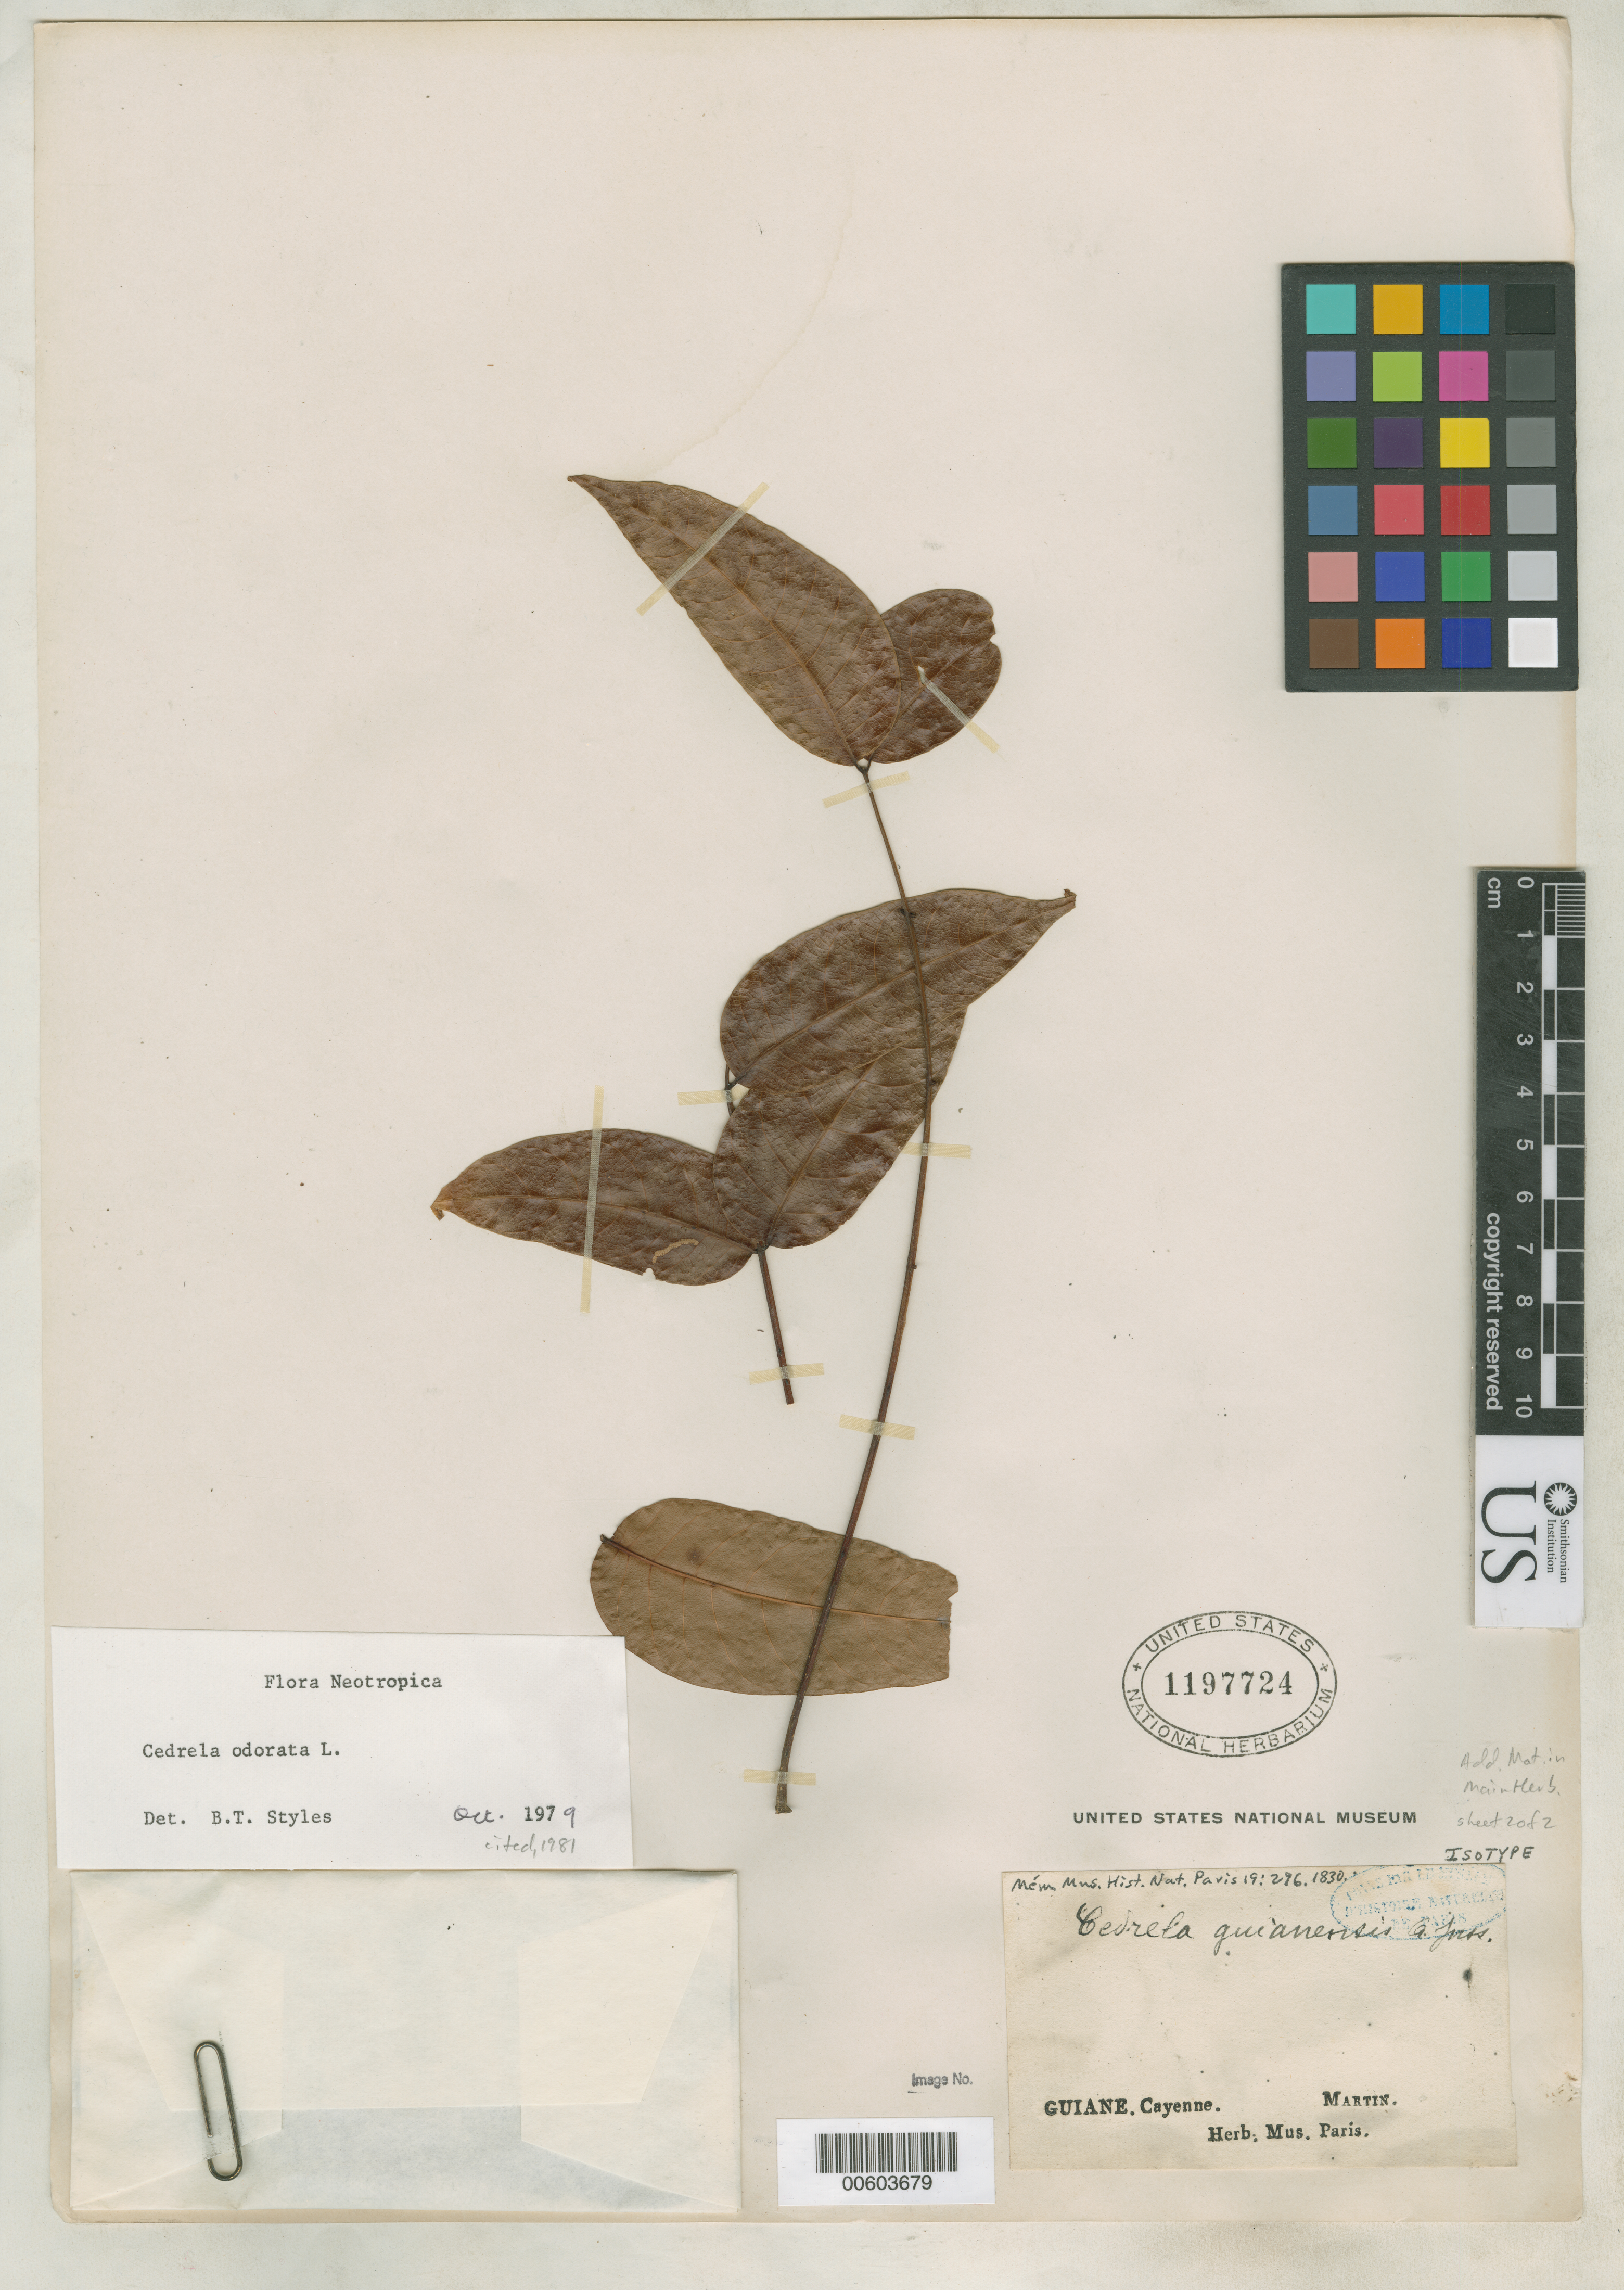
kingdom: Plantae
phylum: Tracheophyta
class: Magnoliopsida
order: Sapindales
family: Meliaceae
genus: Cedrela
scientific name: Cedrela guianensis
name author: A. Juss.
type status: Isotype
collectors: Martin, --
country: French Guiana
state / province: Cayenne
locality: Cayenne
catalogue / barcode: US 1197724